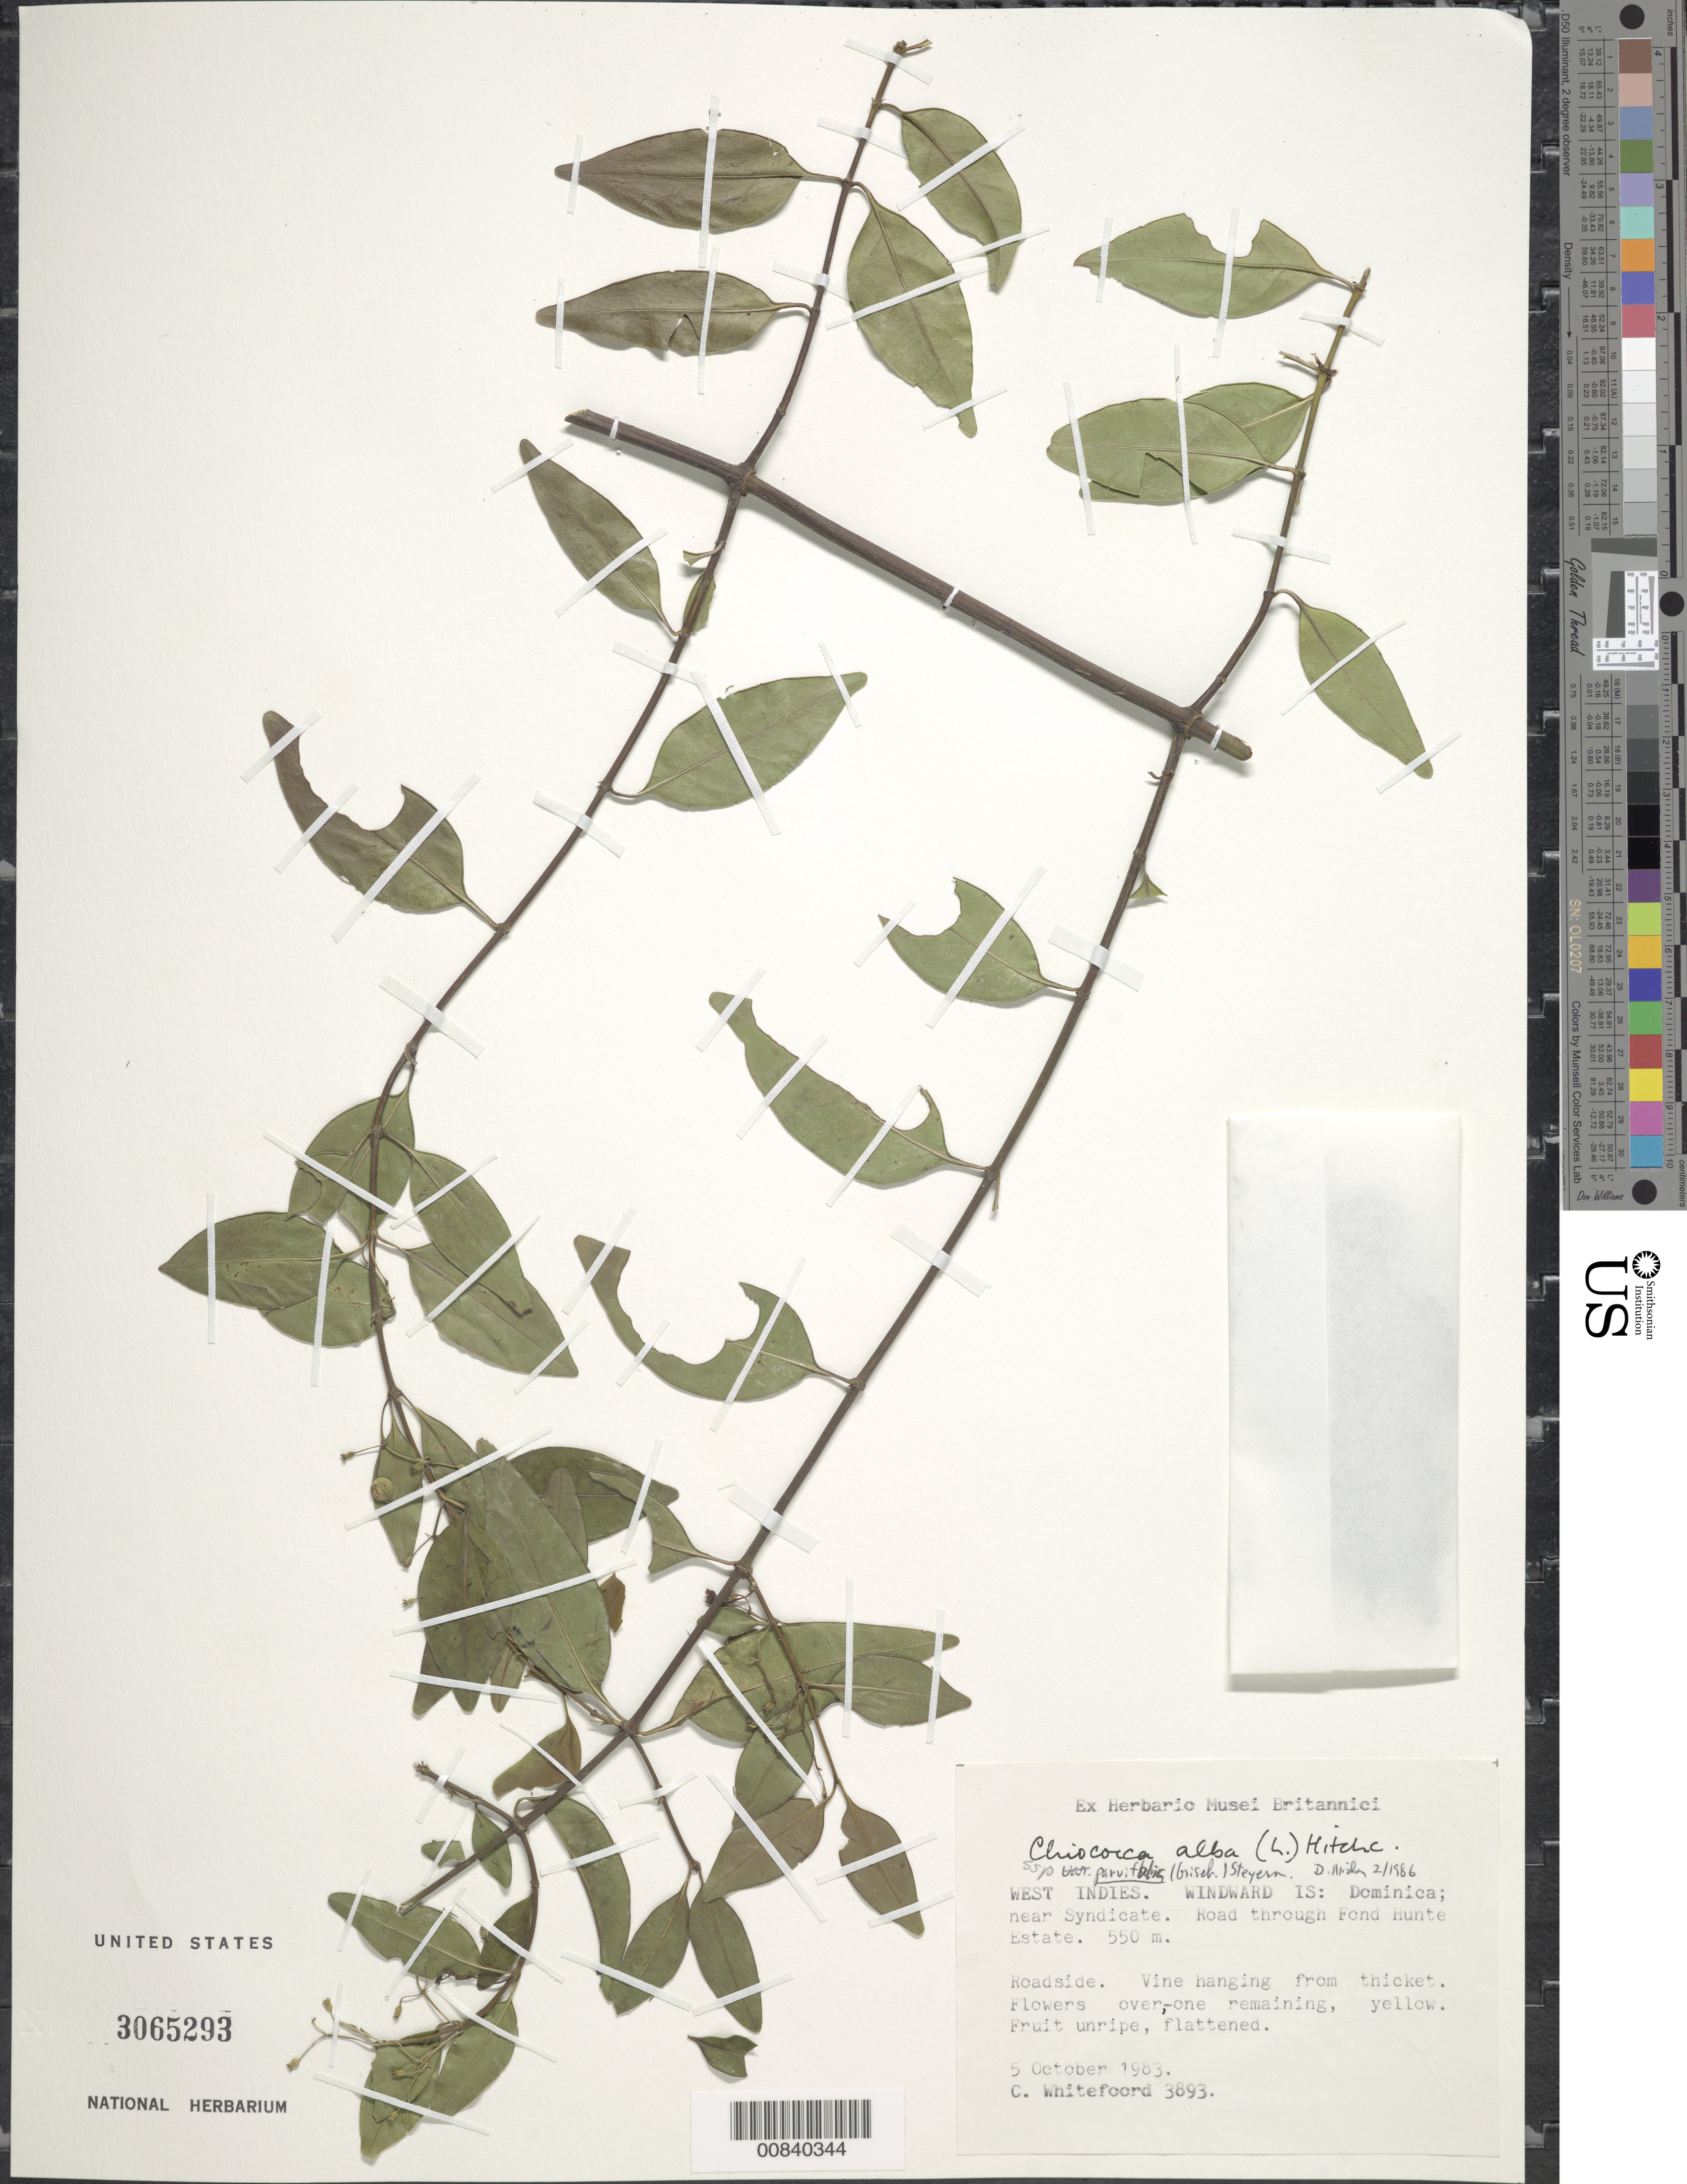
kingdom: Plantae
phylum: Tracheophyta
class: Magnoliopsida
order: Gentianales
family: Rubiaceae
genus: Chiococca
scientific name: Chiococca alba subsp. alba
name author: (L.) Hitchc.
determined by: Nicholson, D.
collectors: C. Whitefoord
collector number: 3893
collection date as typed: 05 Oct 1983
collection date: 1983-10-05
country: Dominica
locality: Near Syndicate. Road through Fond Hunte Estate.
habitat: Roadside. Vine hanging from thicket.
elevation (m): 550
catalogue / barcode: US 3065293